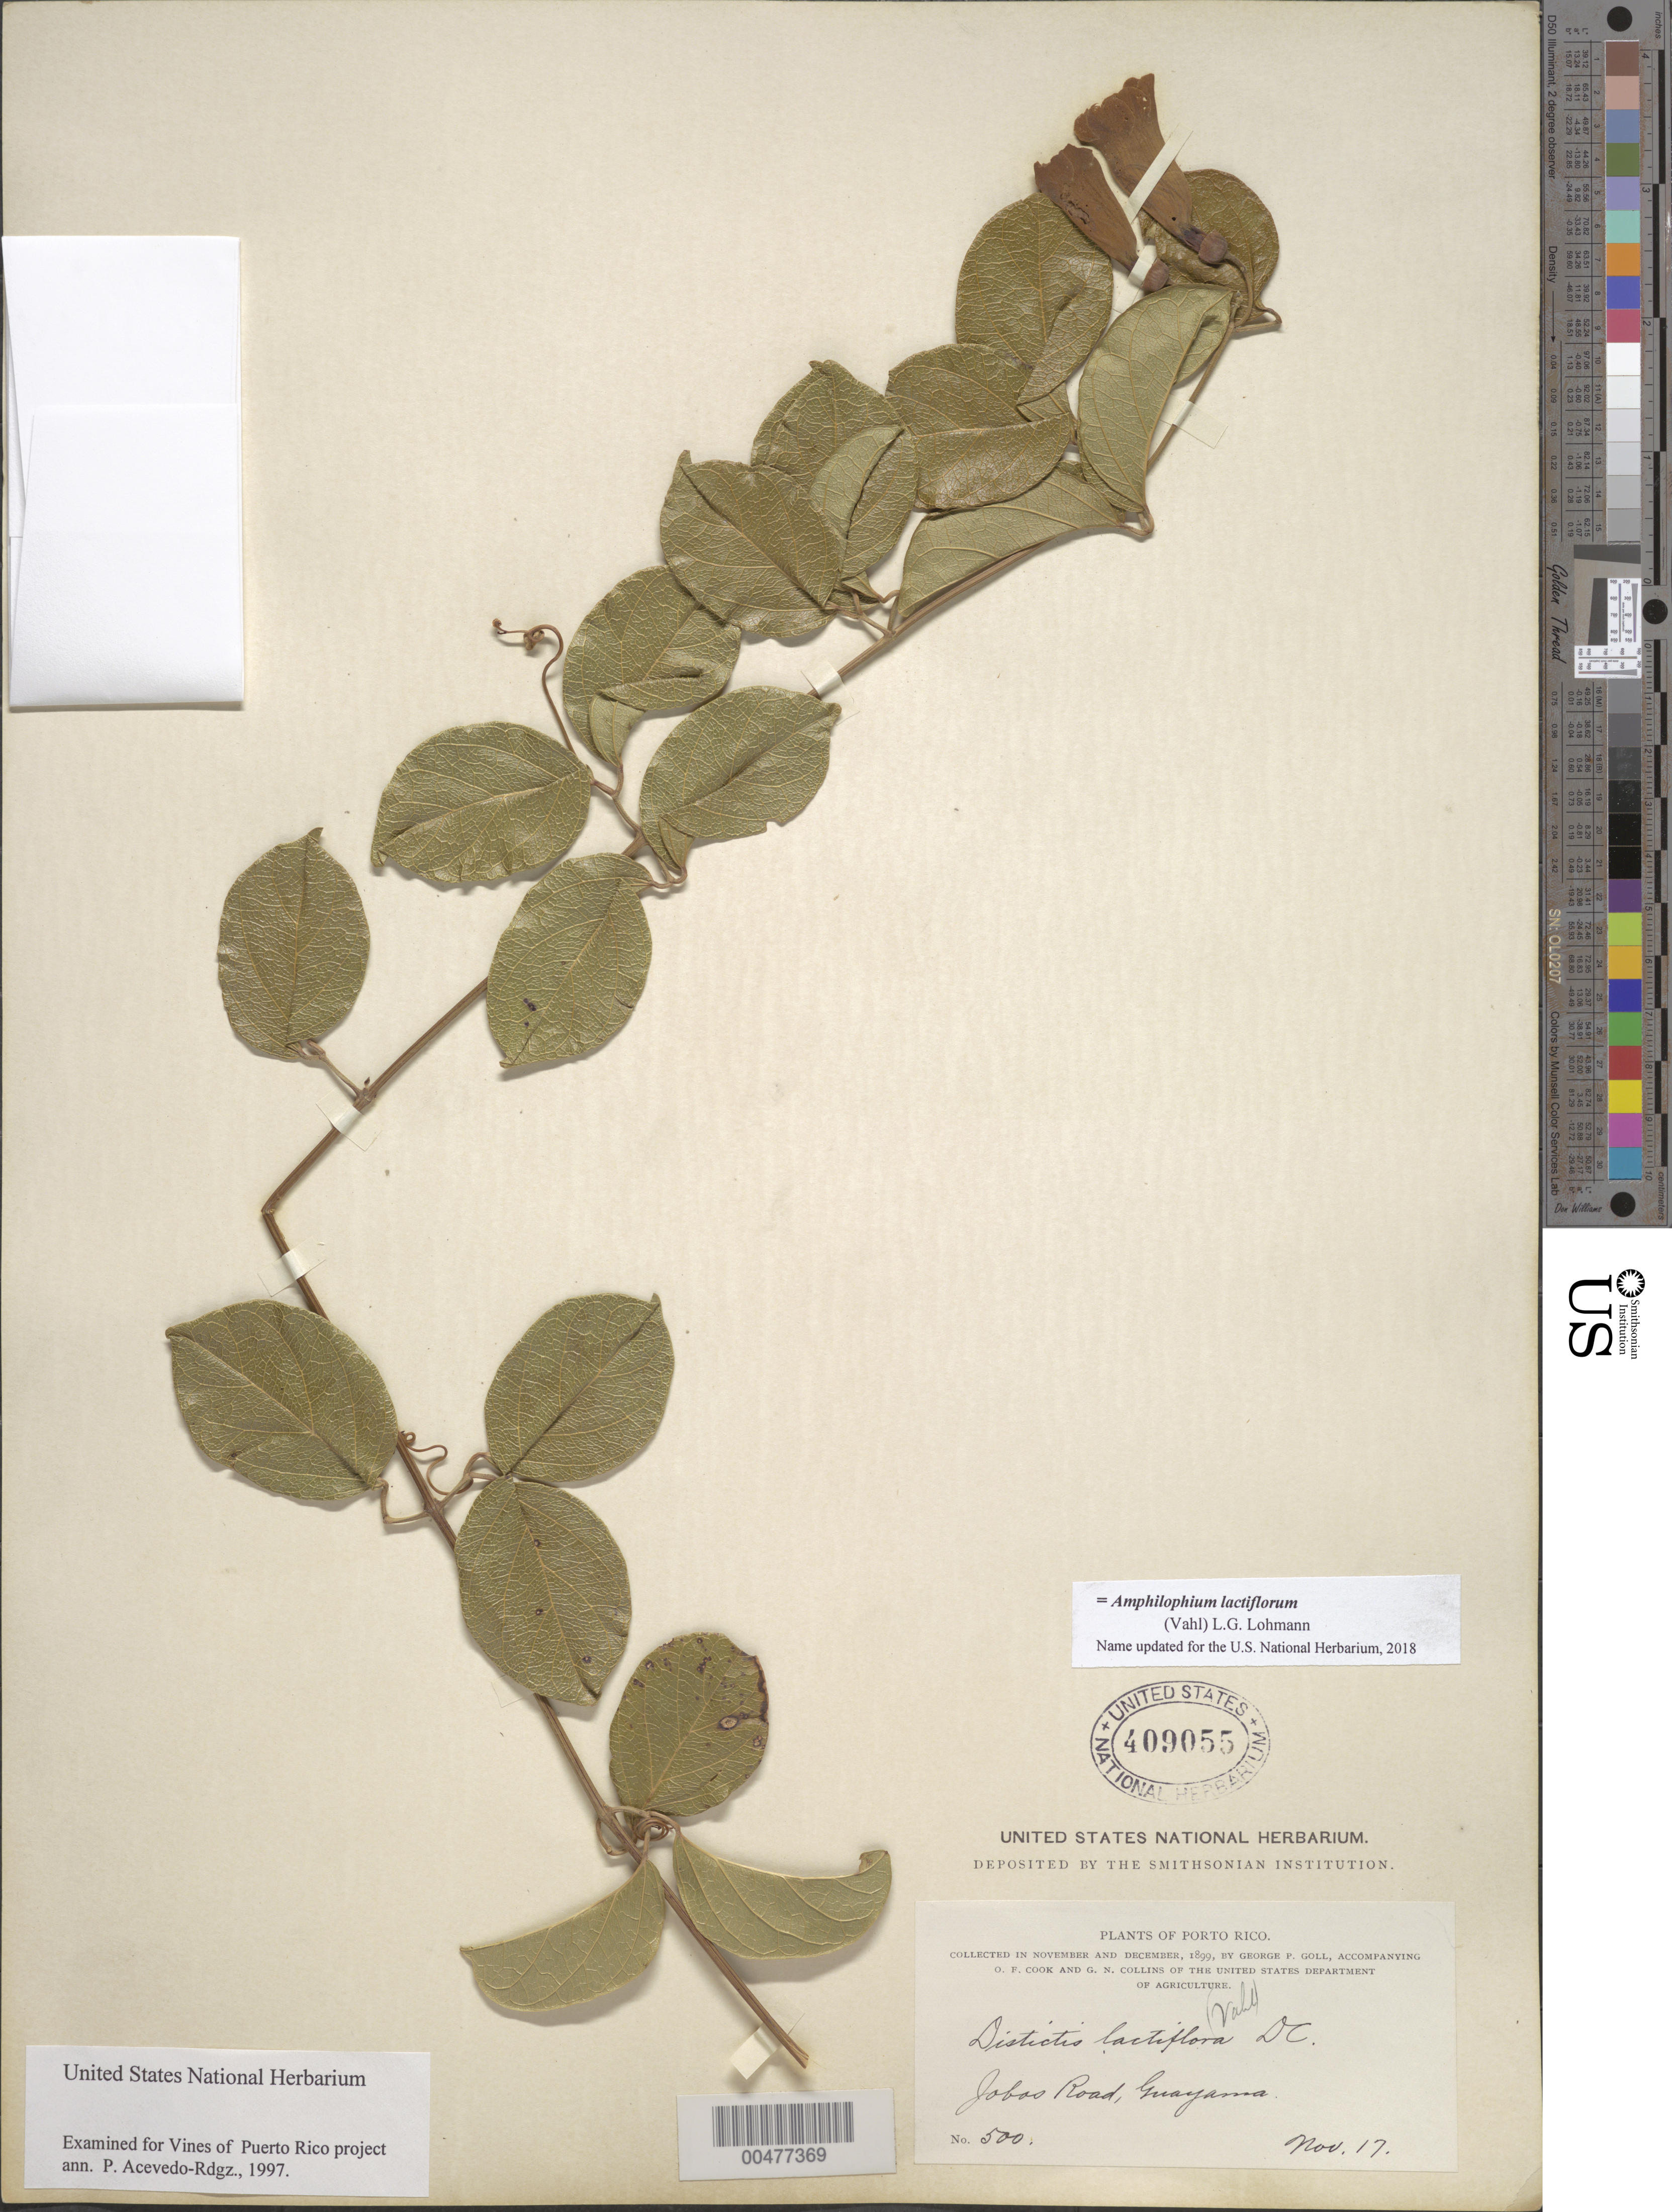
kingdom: Plantae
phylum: Tracheophyta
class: Magnoliopsida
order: Lamiales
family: Bignoniaceae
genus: Amphilophium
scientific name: Amphilophium lactiflorum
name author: (Vahl) L.G. Lohmann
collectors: G. Goll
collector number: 500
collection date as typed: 17 Nov 1899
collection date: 1899-11-17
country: Puerto Rico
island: Greater Antilles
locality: Jobos Road Guayana.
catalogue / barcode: US 409055